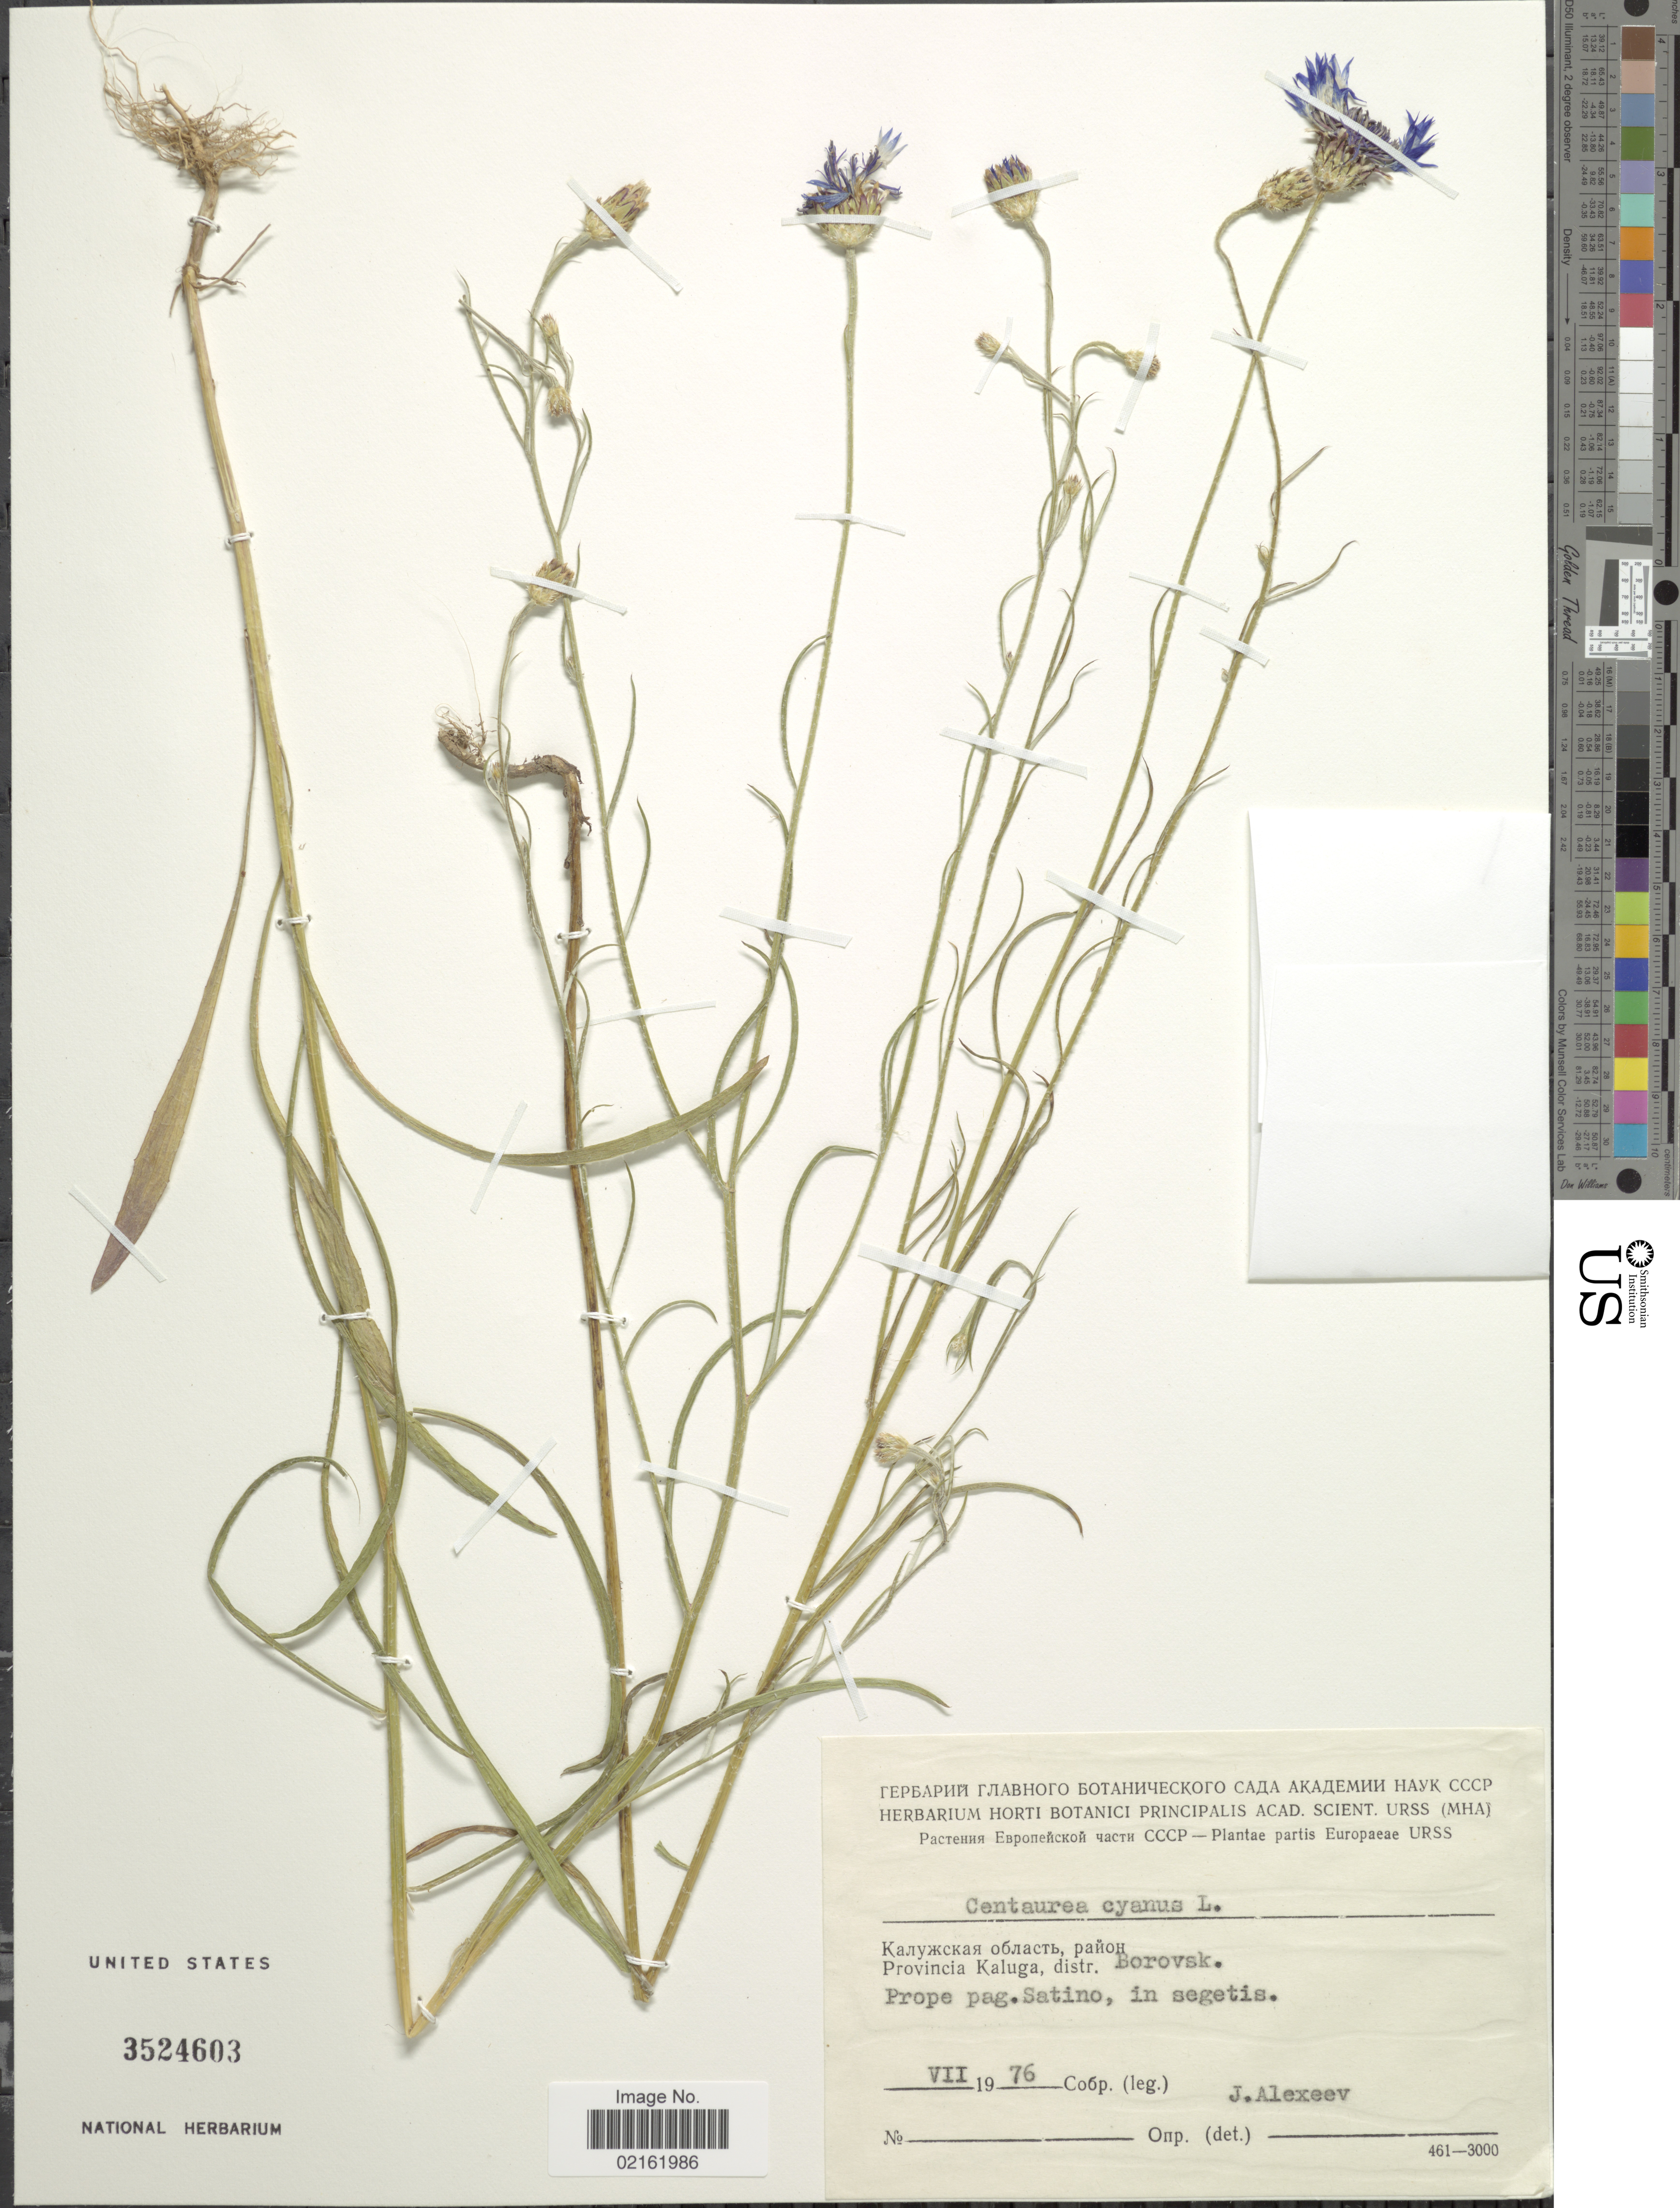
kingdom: Plantae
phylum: Tracheophyta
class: Magnoliopsida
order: Asterales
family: Asteraceae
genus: Centaurea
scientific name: Centaurea cyanus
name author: L.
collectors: J. Alexeev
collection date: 1976-07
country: Russian Federation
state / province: Kaluga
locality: Distr. Borovsk, prope pag. Satino, in segetis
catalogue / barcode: US 3524603